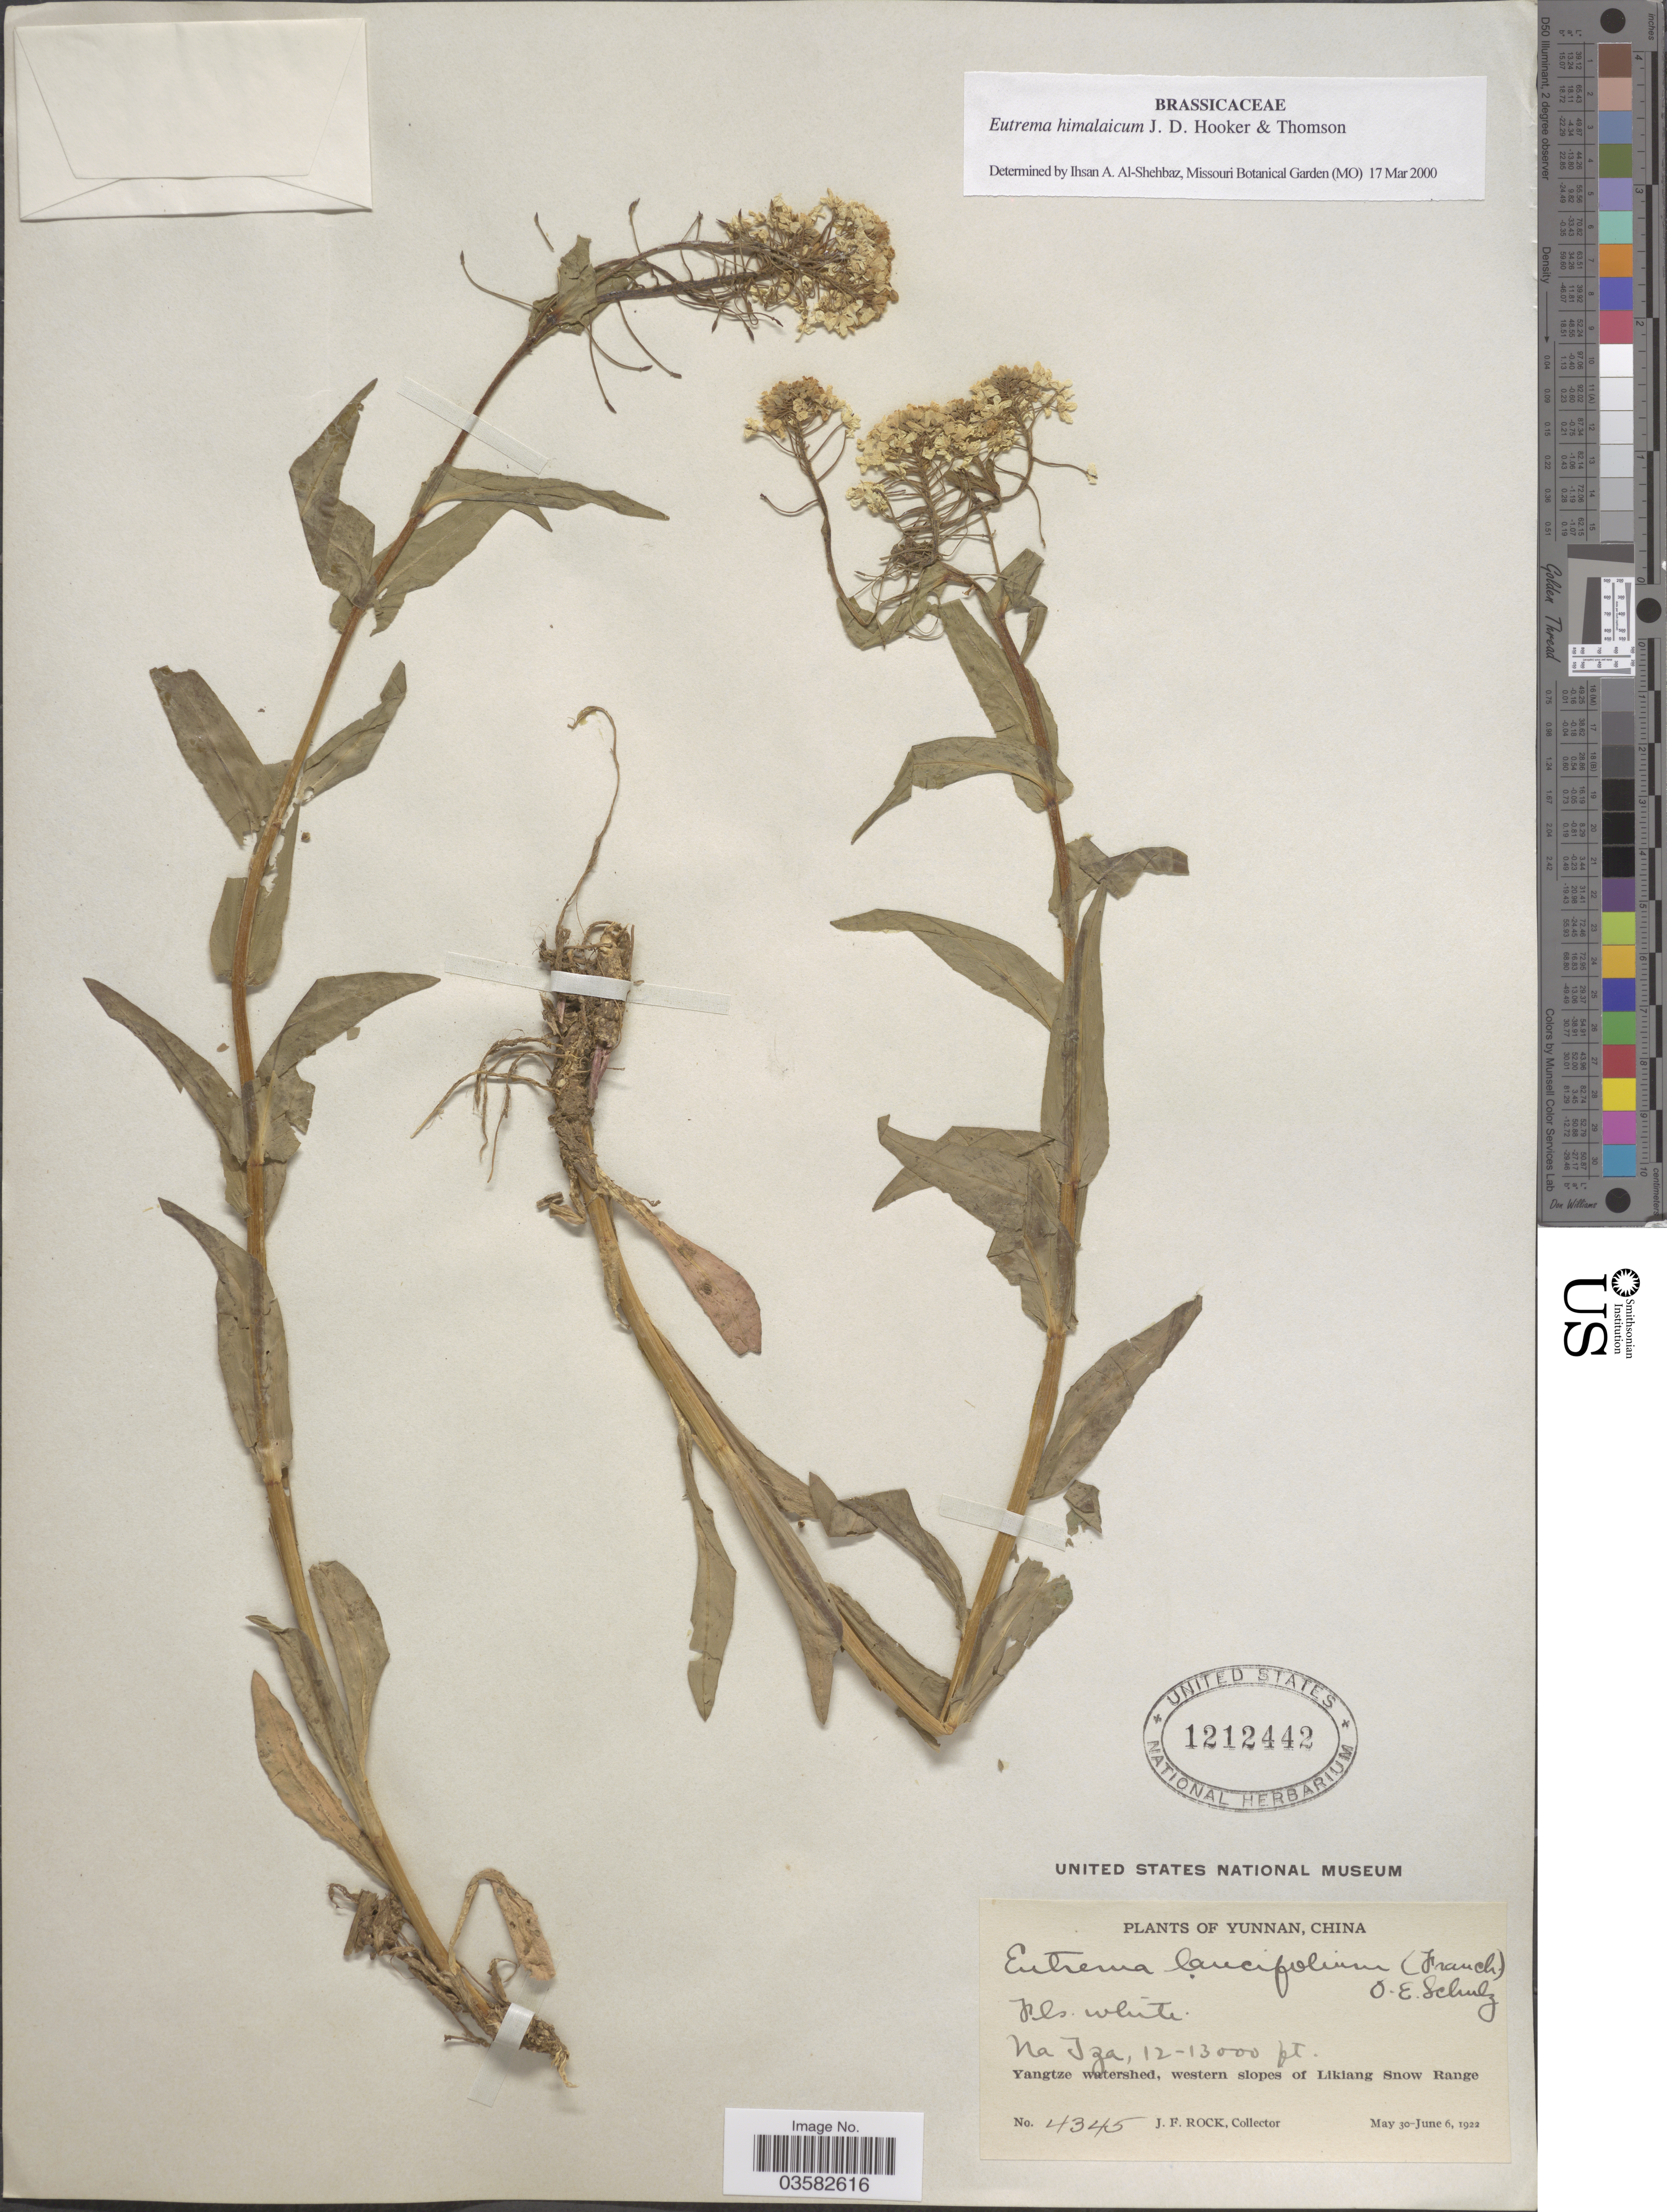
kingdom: Plantae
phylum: Tracheophyta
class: Magnoliopsida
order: Brassicales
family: Brassicaceae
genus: Eutrema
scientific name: Eutrema himalaicum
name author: Hook. f. & Thomson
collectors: J. Rock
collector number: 4345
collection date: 1922-05-30/1922-06-06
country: China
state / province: Yunnan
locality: Na Iza. Yangtze watershed, western slopes of Likiang Snow Range.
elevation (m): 3658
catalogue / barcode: US 1212442